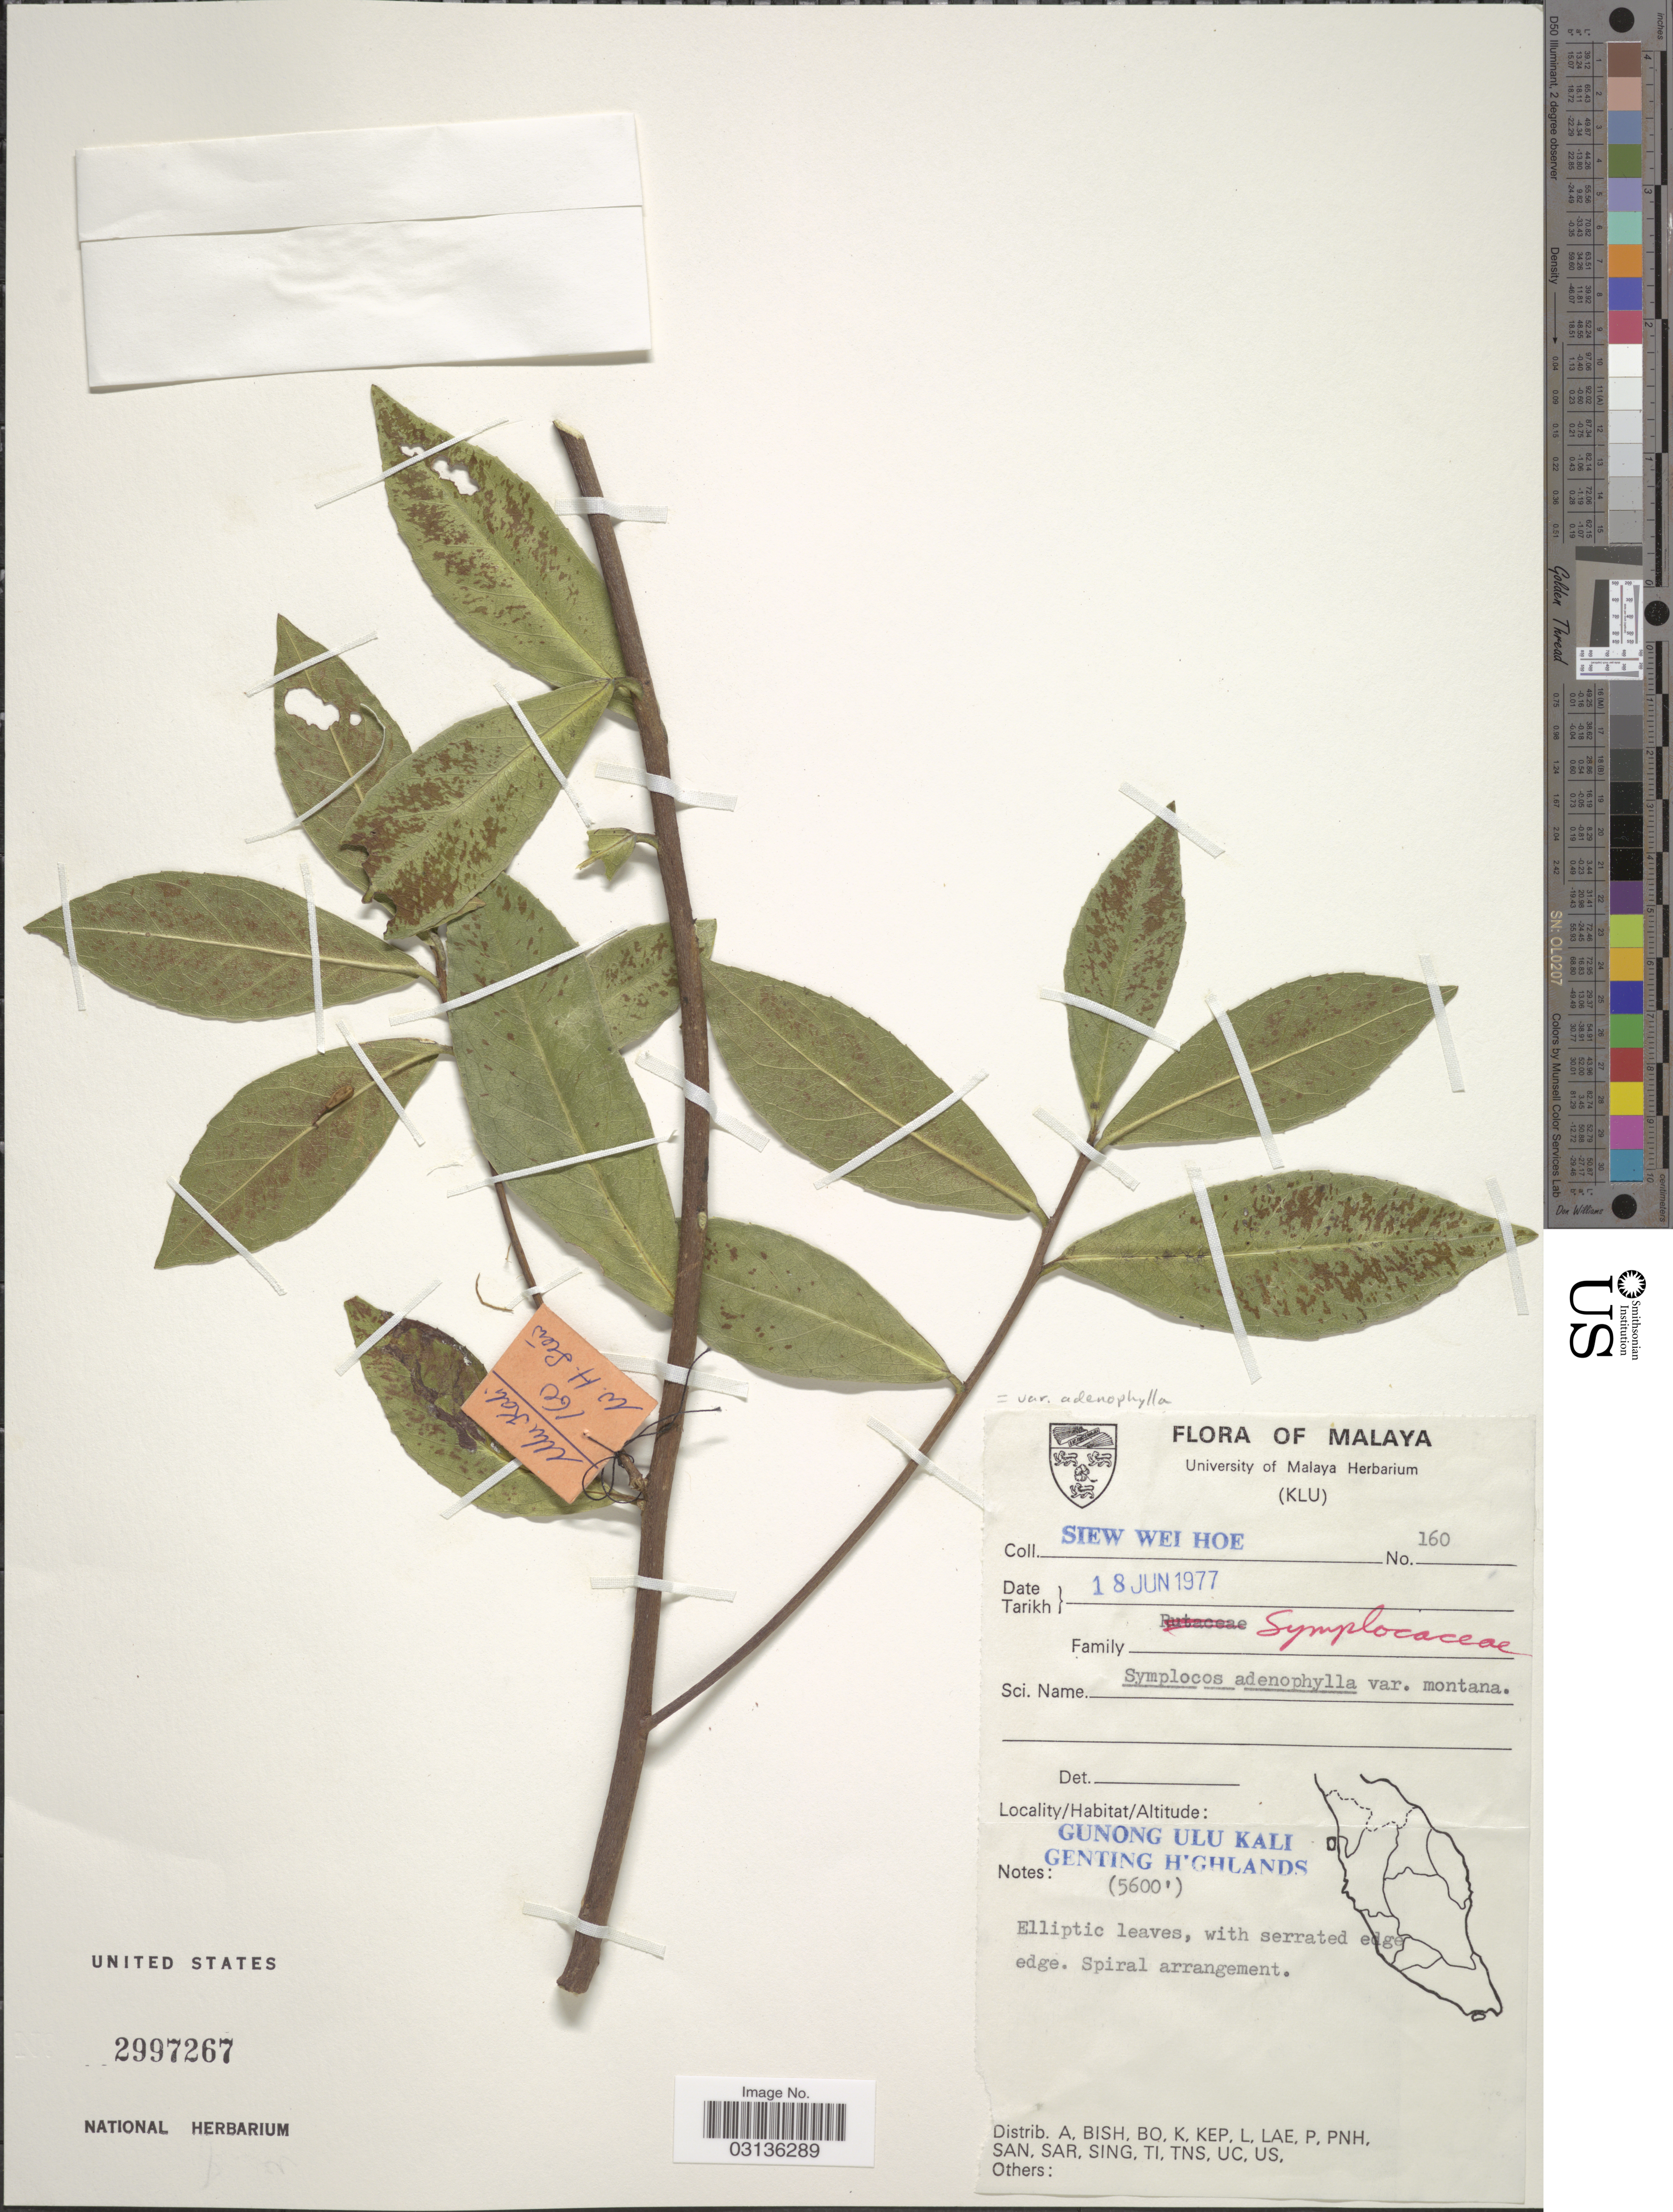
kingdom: Plantae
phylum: Tracheophyta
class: Magnoliopsida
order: Ericales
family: Symplocaceae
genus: Symplocos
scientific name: Symplocos adenophylla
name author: Wall. ex G. Don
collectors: W. H. Siew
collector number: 160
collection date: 1977-06-18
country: Malaysia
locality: Malaya. Gunong Ulu Kali. Genting H'ghlands.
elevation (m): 1707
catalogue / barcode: US 2997267